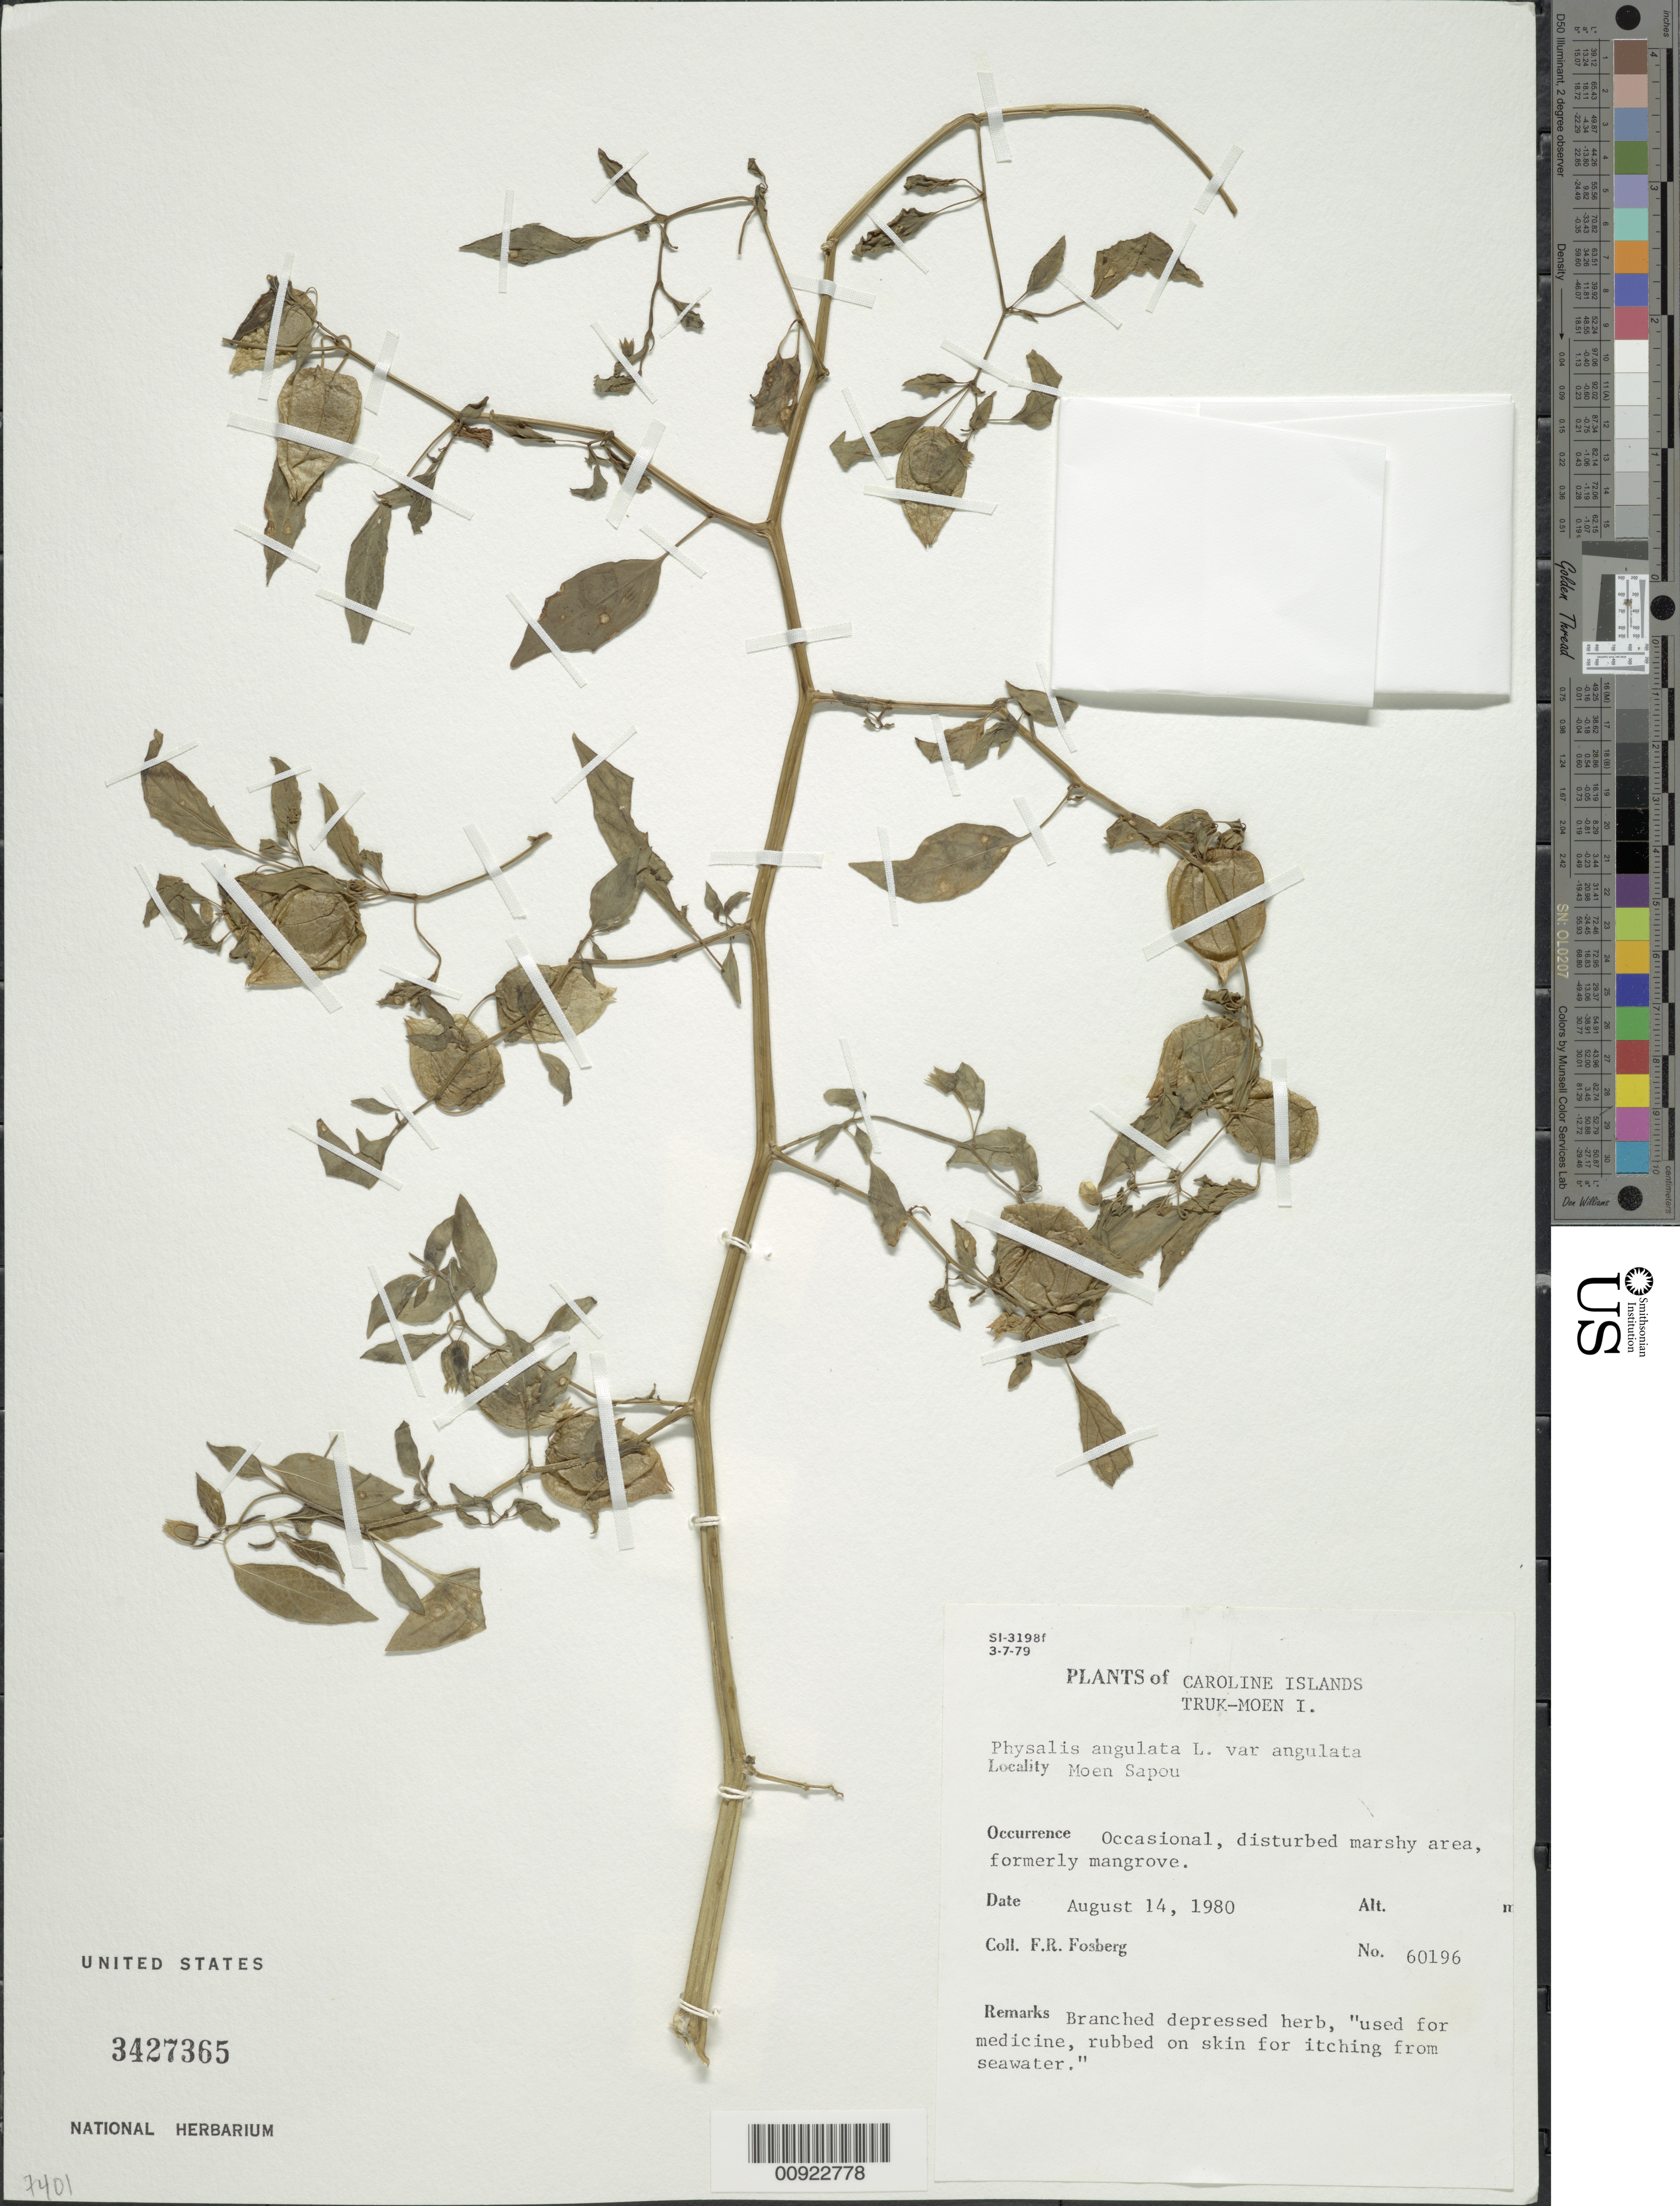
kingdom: Plantae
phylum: Tracheophyta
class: Magnoliopsida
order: Solanales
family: Solanaceae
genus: Physalis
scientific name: Physalis angulata var. angulata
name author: L.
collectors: F. R. Fosberg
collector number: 60196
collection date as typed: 14 Aug 1980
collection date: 1980-08-14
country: Micronesia, Federated States of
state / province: Truk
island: Moen [Wono]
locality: Moen Sapou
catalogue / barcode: US 3427365